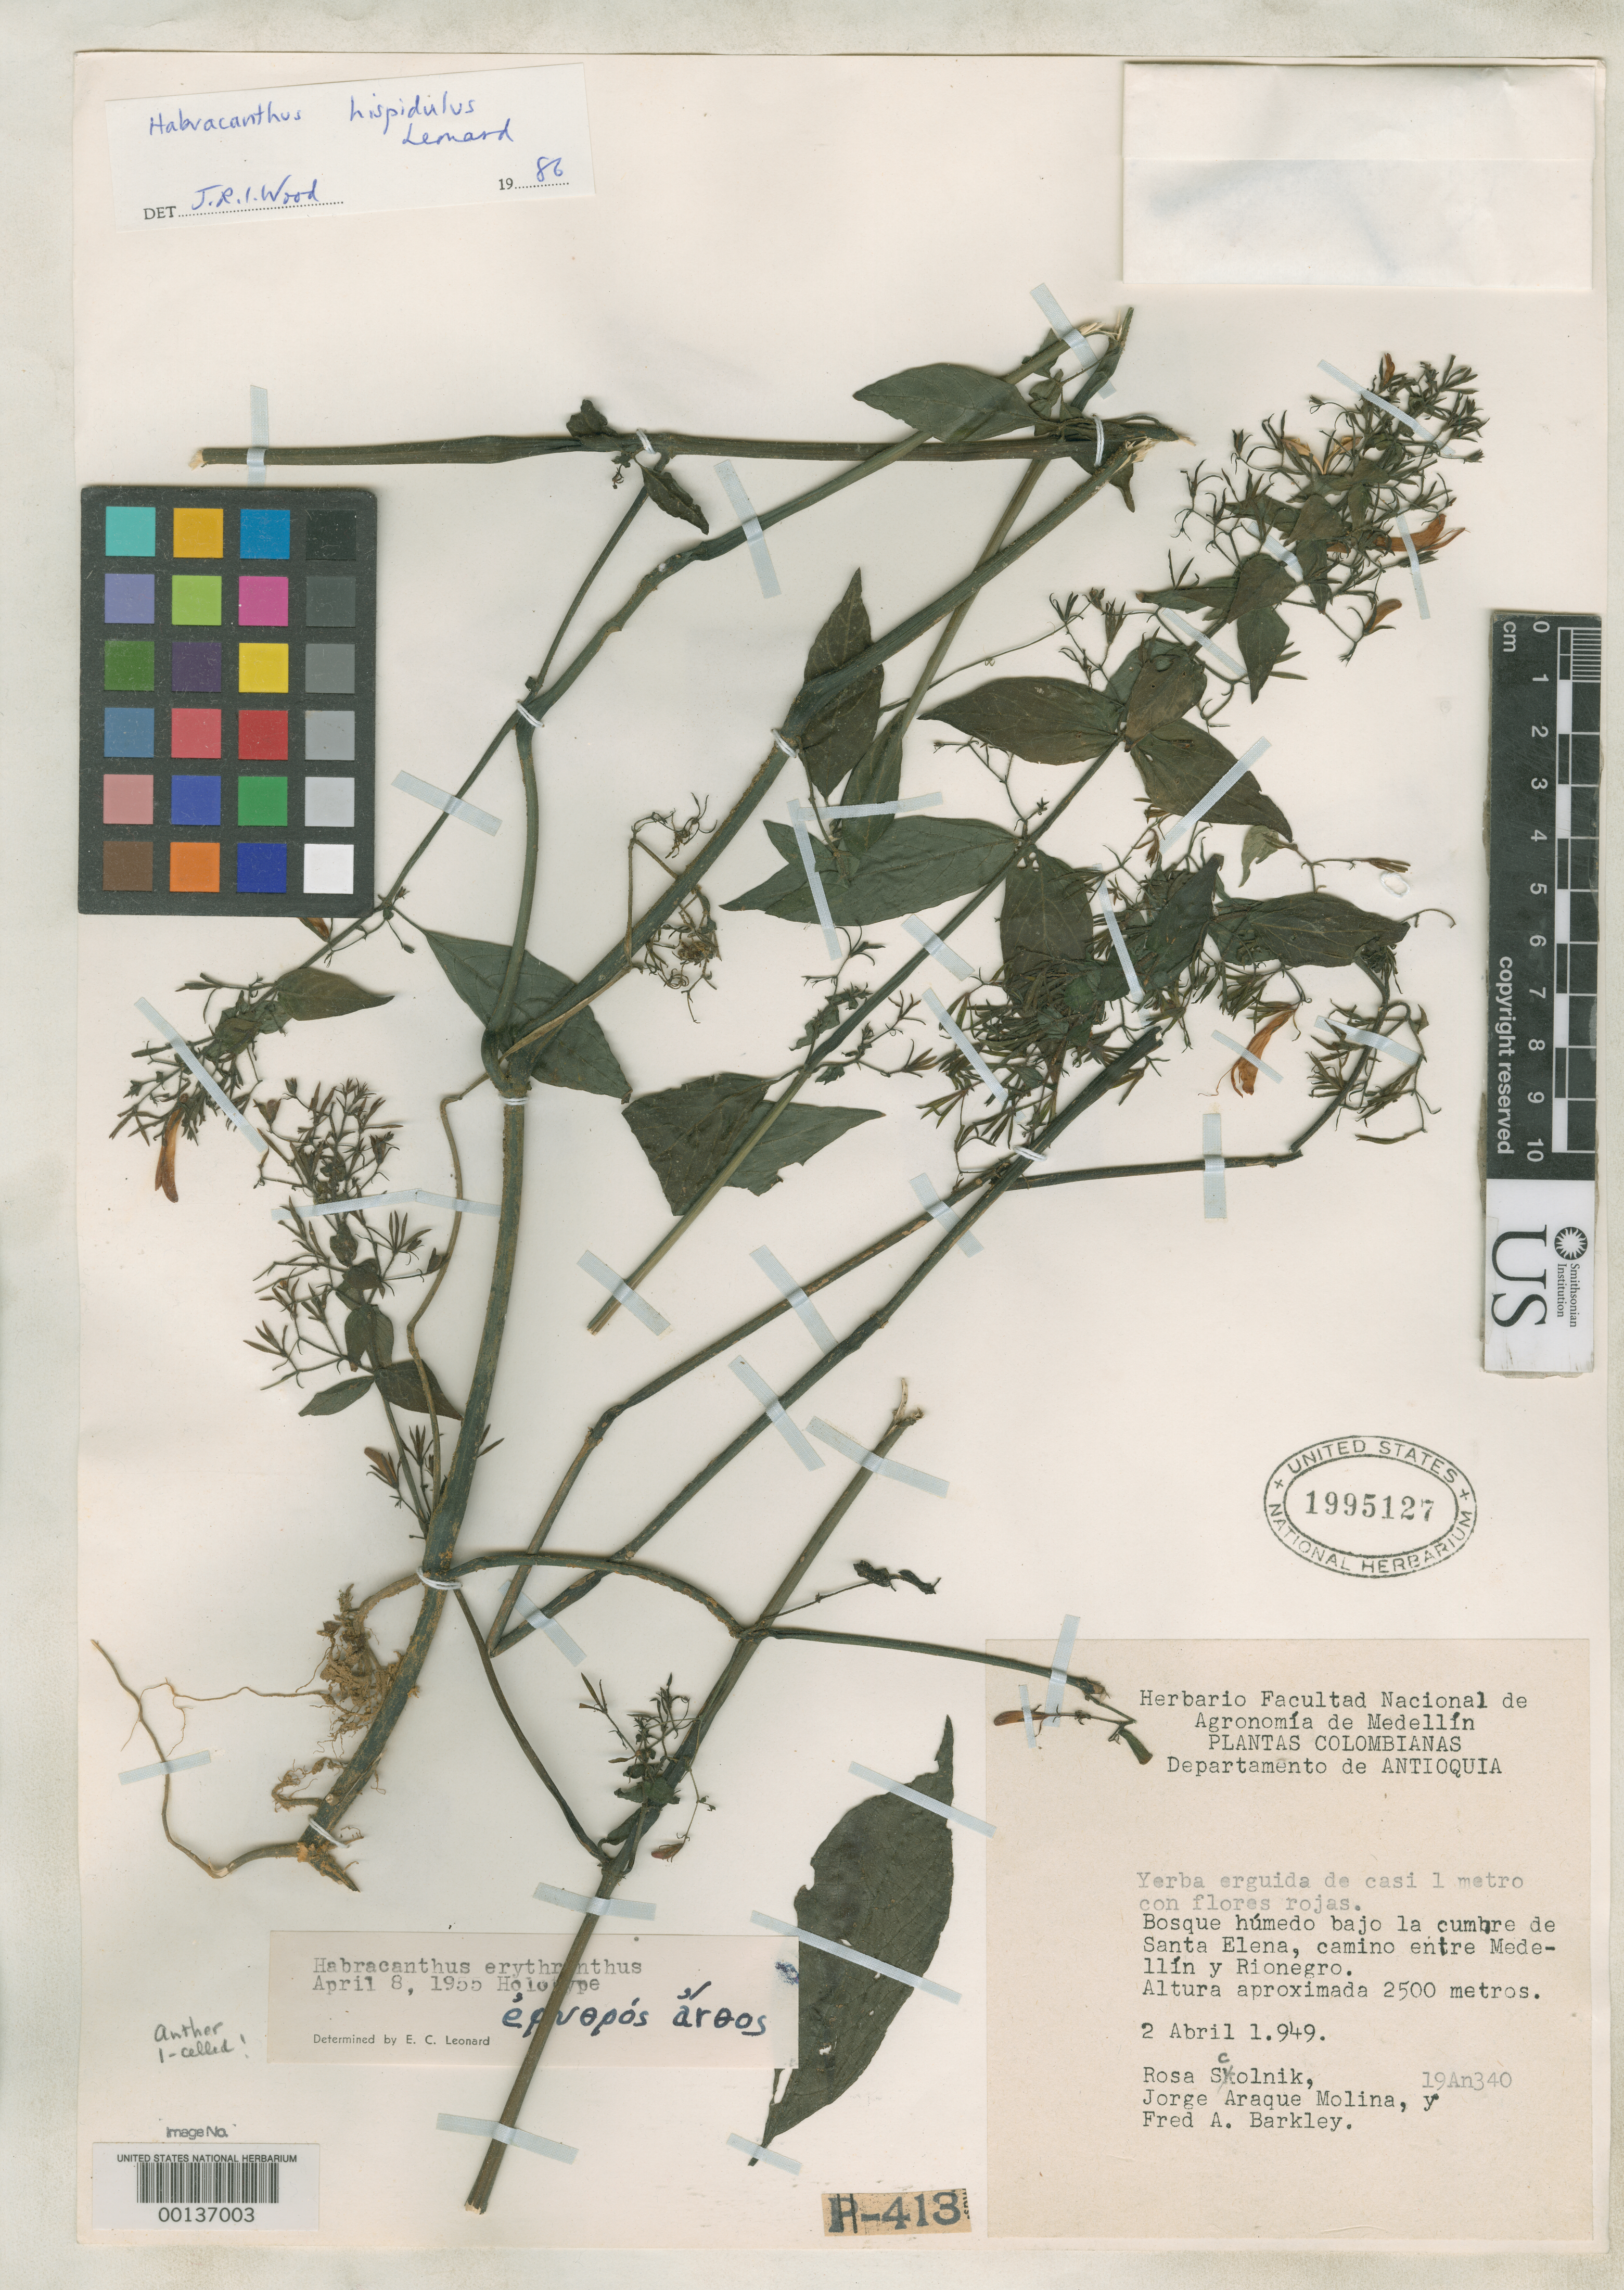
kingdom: Plantae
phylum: Tracheophyta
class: Magnoliopsida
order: Lamiales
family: Acanthaceae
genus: Habracanthus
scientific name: Habracanthus erythranthus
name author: Leonard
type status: Holotype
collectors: R. Scolnik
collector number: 19 An. 340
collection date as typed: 02 Apr 1949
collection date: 1949-04-02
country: Colombia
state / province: Antioquia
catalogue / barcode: US 1995127